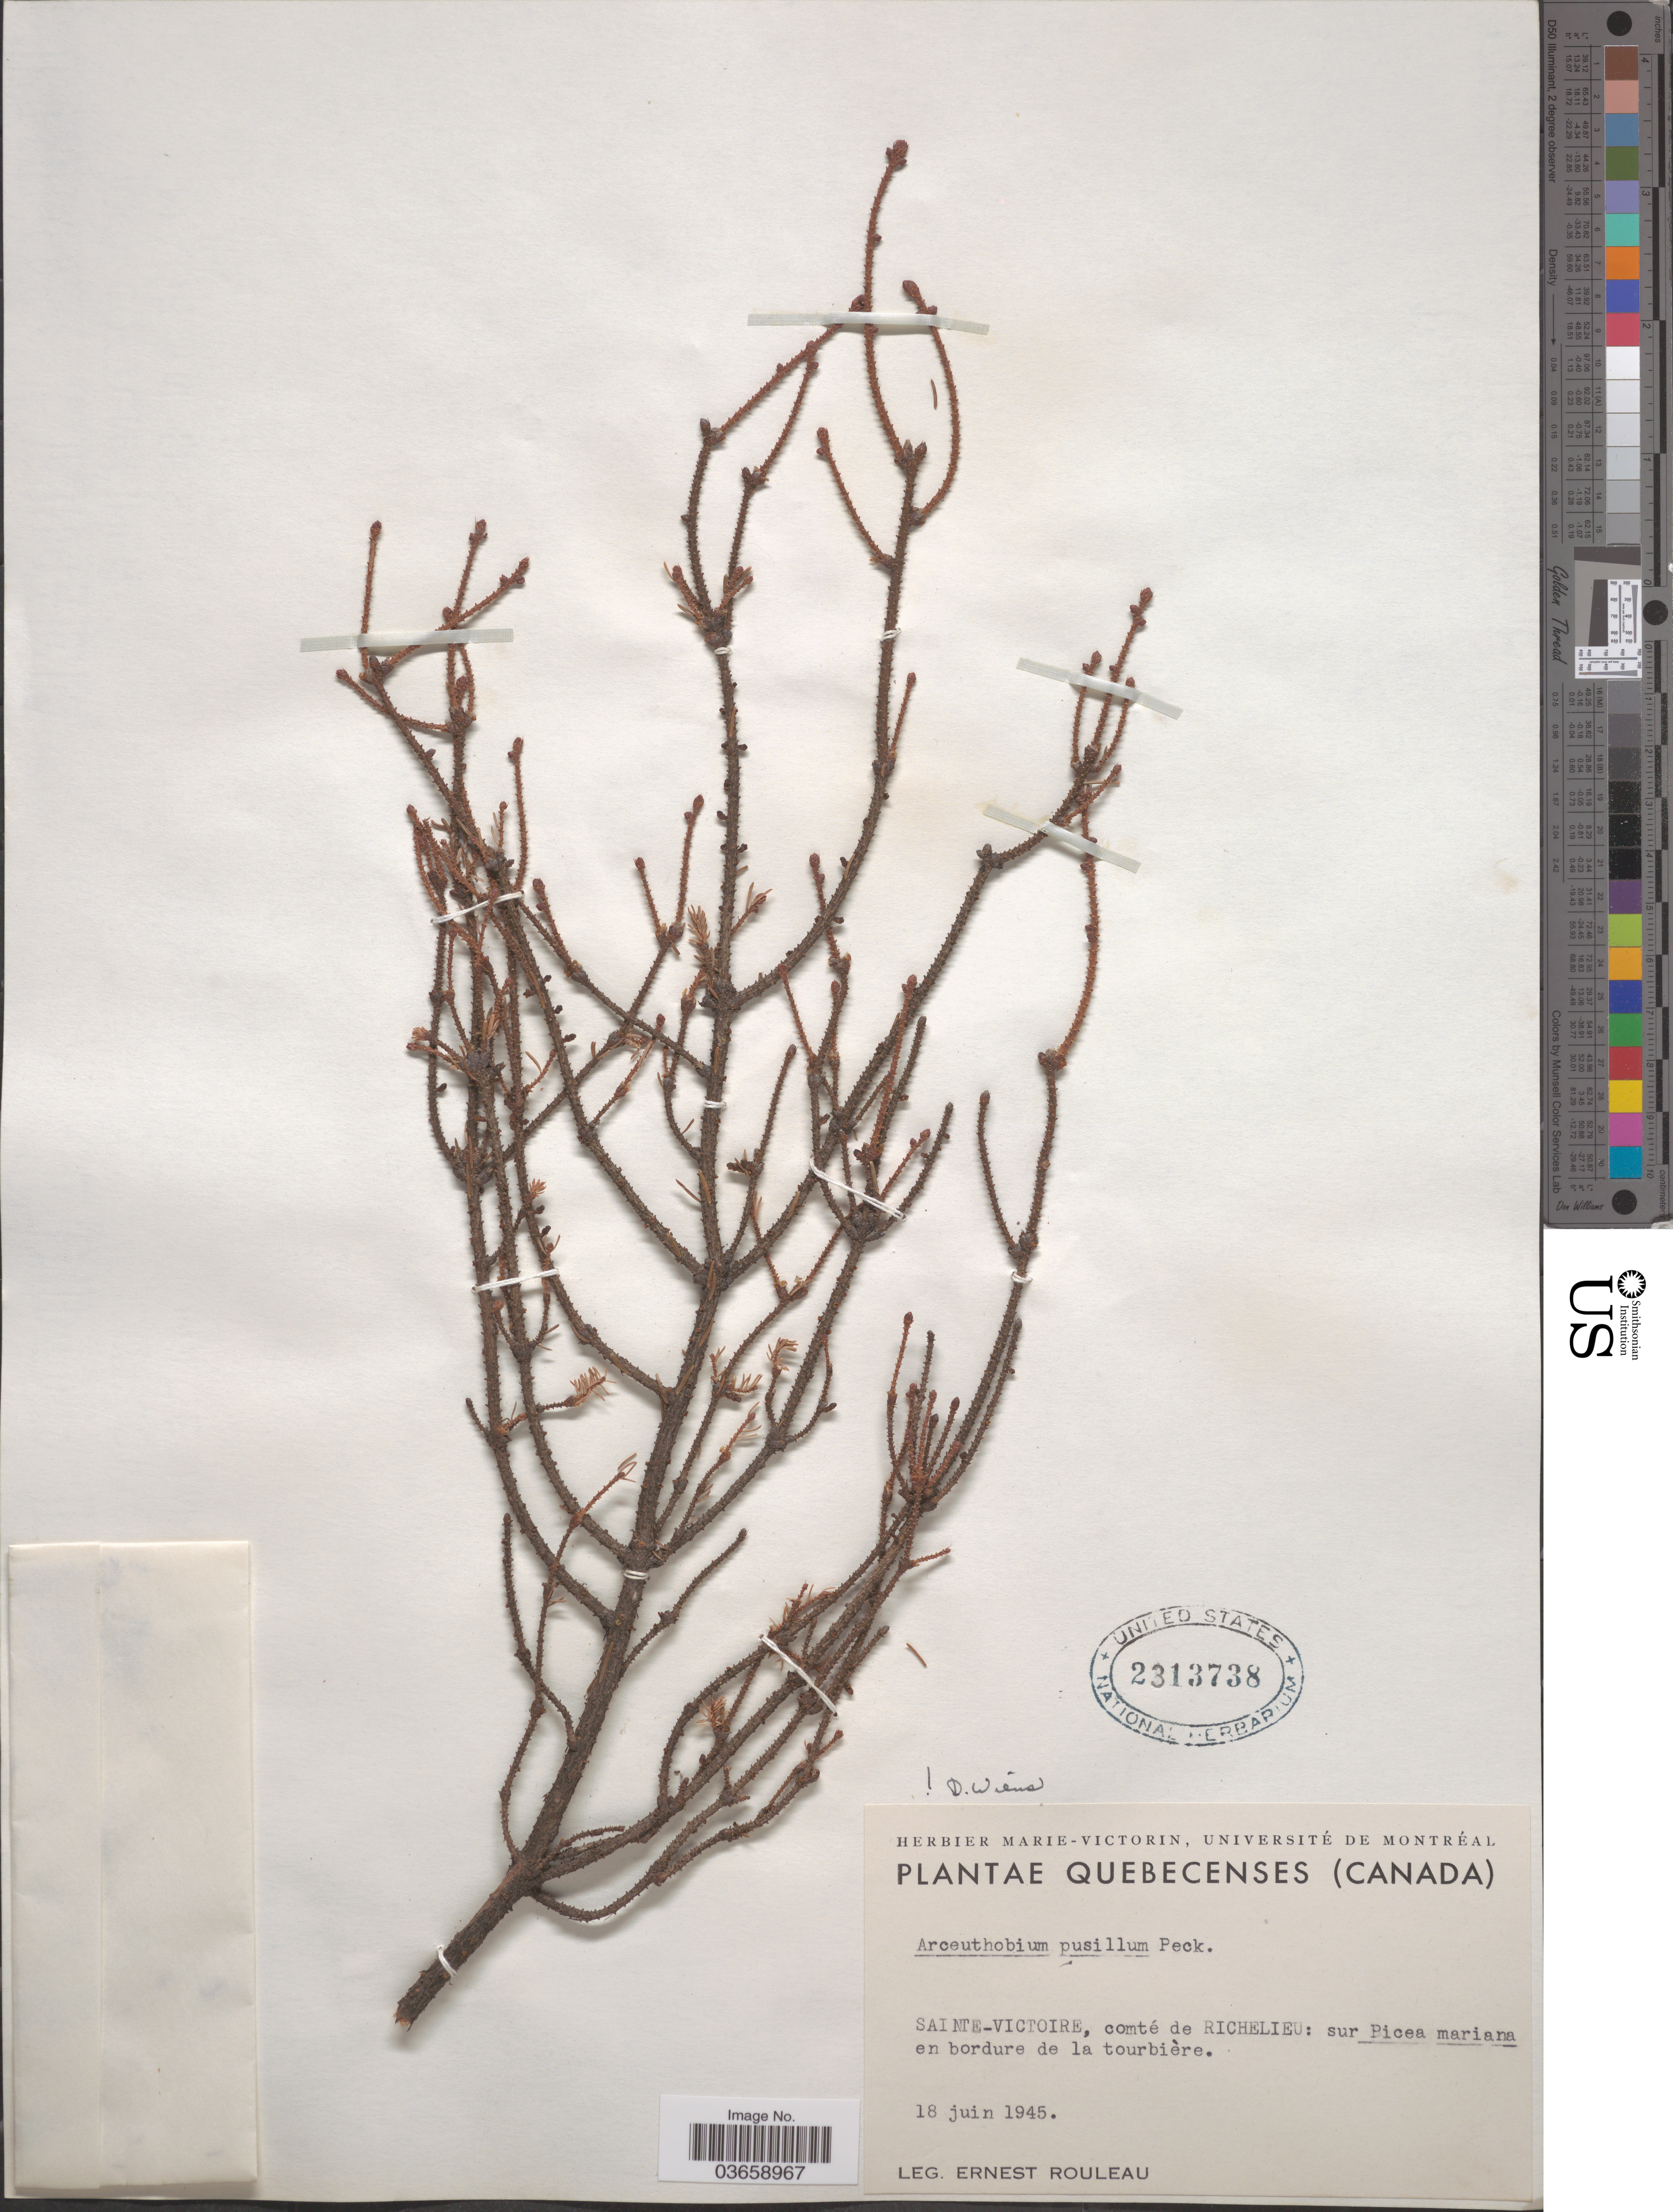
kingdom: Plantae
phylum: Tracheophyta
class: Magnoliopsida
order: Santalales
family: Viscaceae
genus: Arceuthobium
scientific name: Arceuthobium pusillum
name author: Peck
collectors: J. Rouleau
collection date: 1945-06-18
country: Canada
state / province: Quebec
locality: Sainte-Victoire, comté de Richelieu.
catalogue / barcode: US 2313738